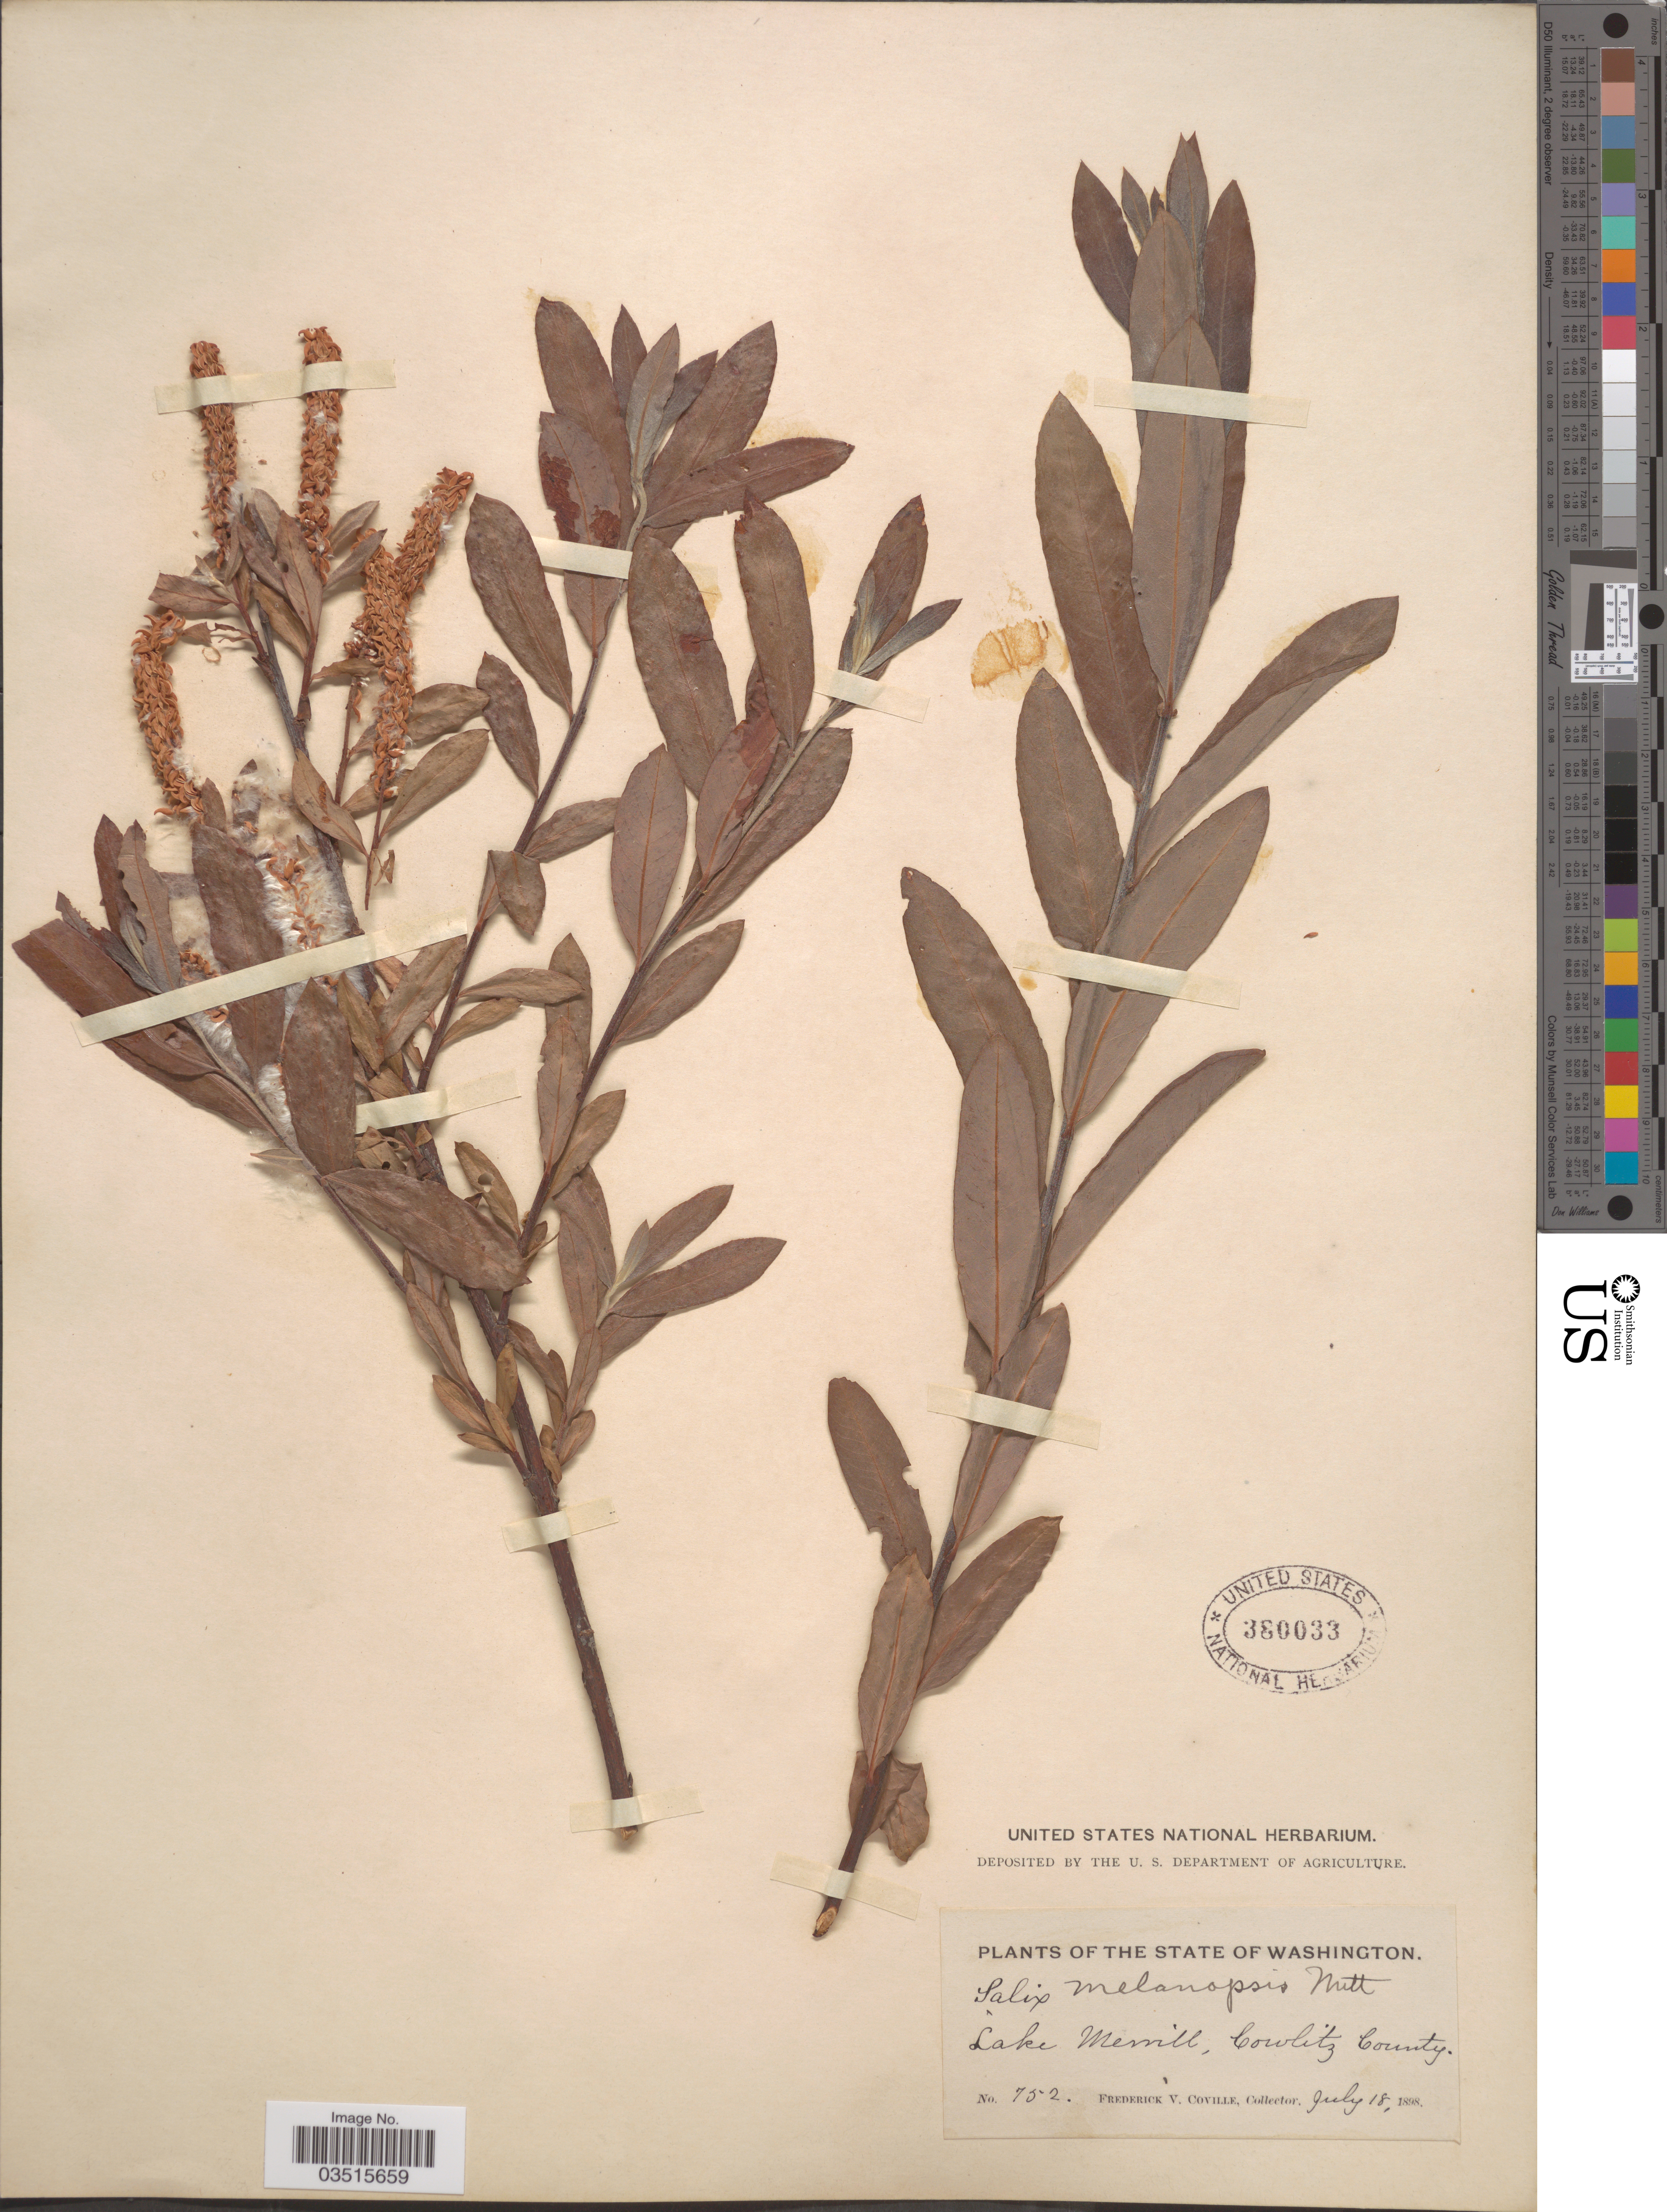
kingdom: Plantae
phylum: Tracheophyta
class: Magnoliopsida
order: Malpighiales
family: Salicaceae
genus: Salix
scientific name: Salix melanopsis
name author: Nutt.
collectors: F. V. Coville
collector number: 752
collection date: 1898-07-18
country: United States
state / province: Washington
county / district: Cowlitz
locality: Lake Merrill, Cowlitz County.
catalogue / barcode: US 380033